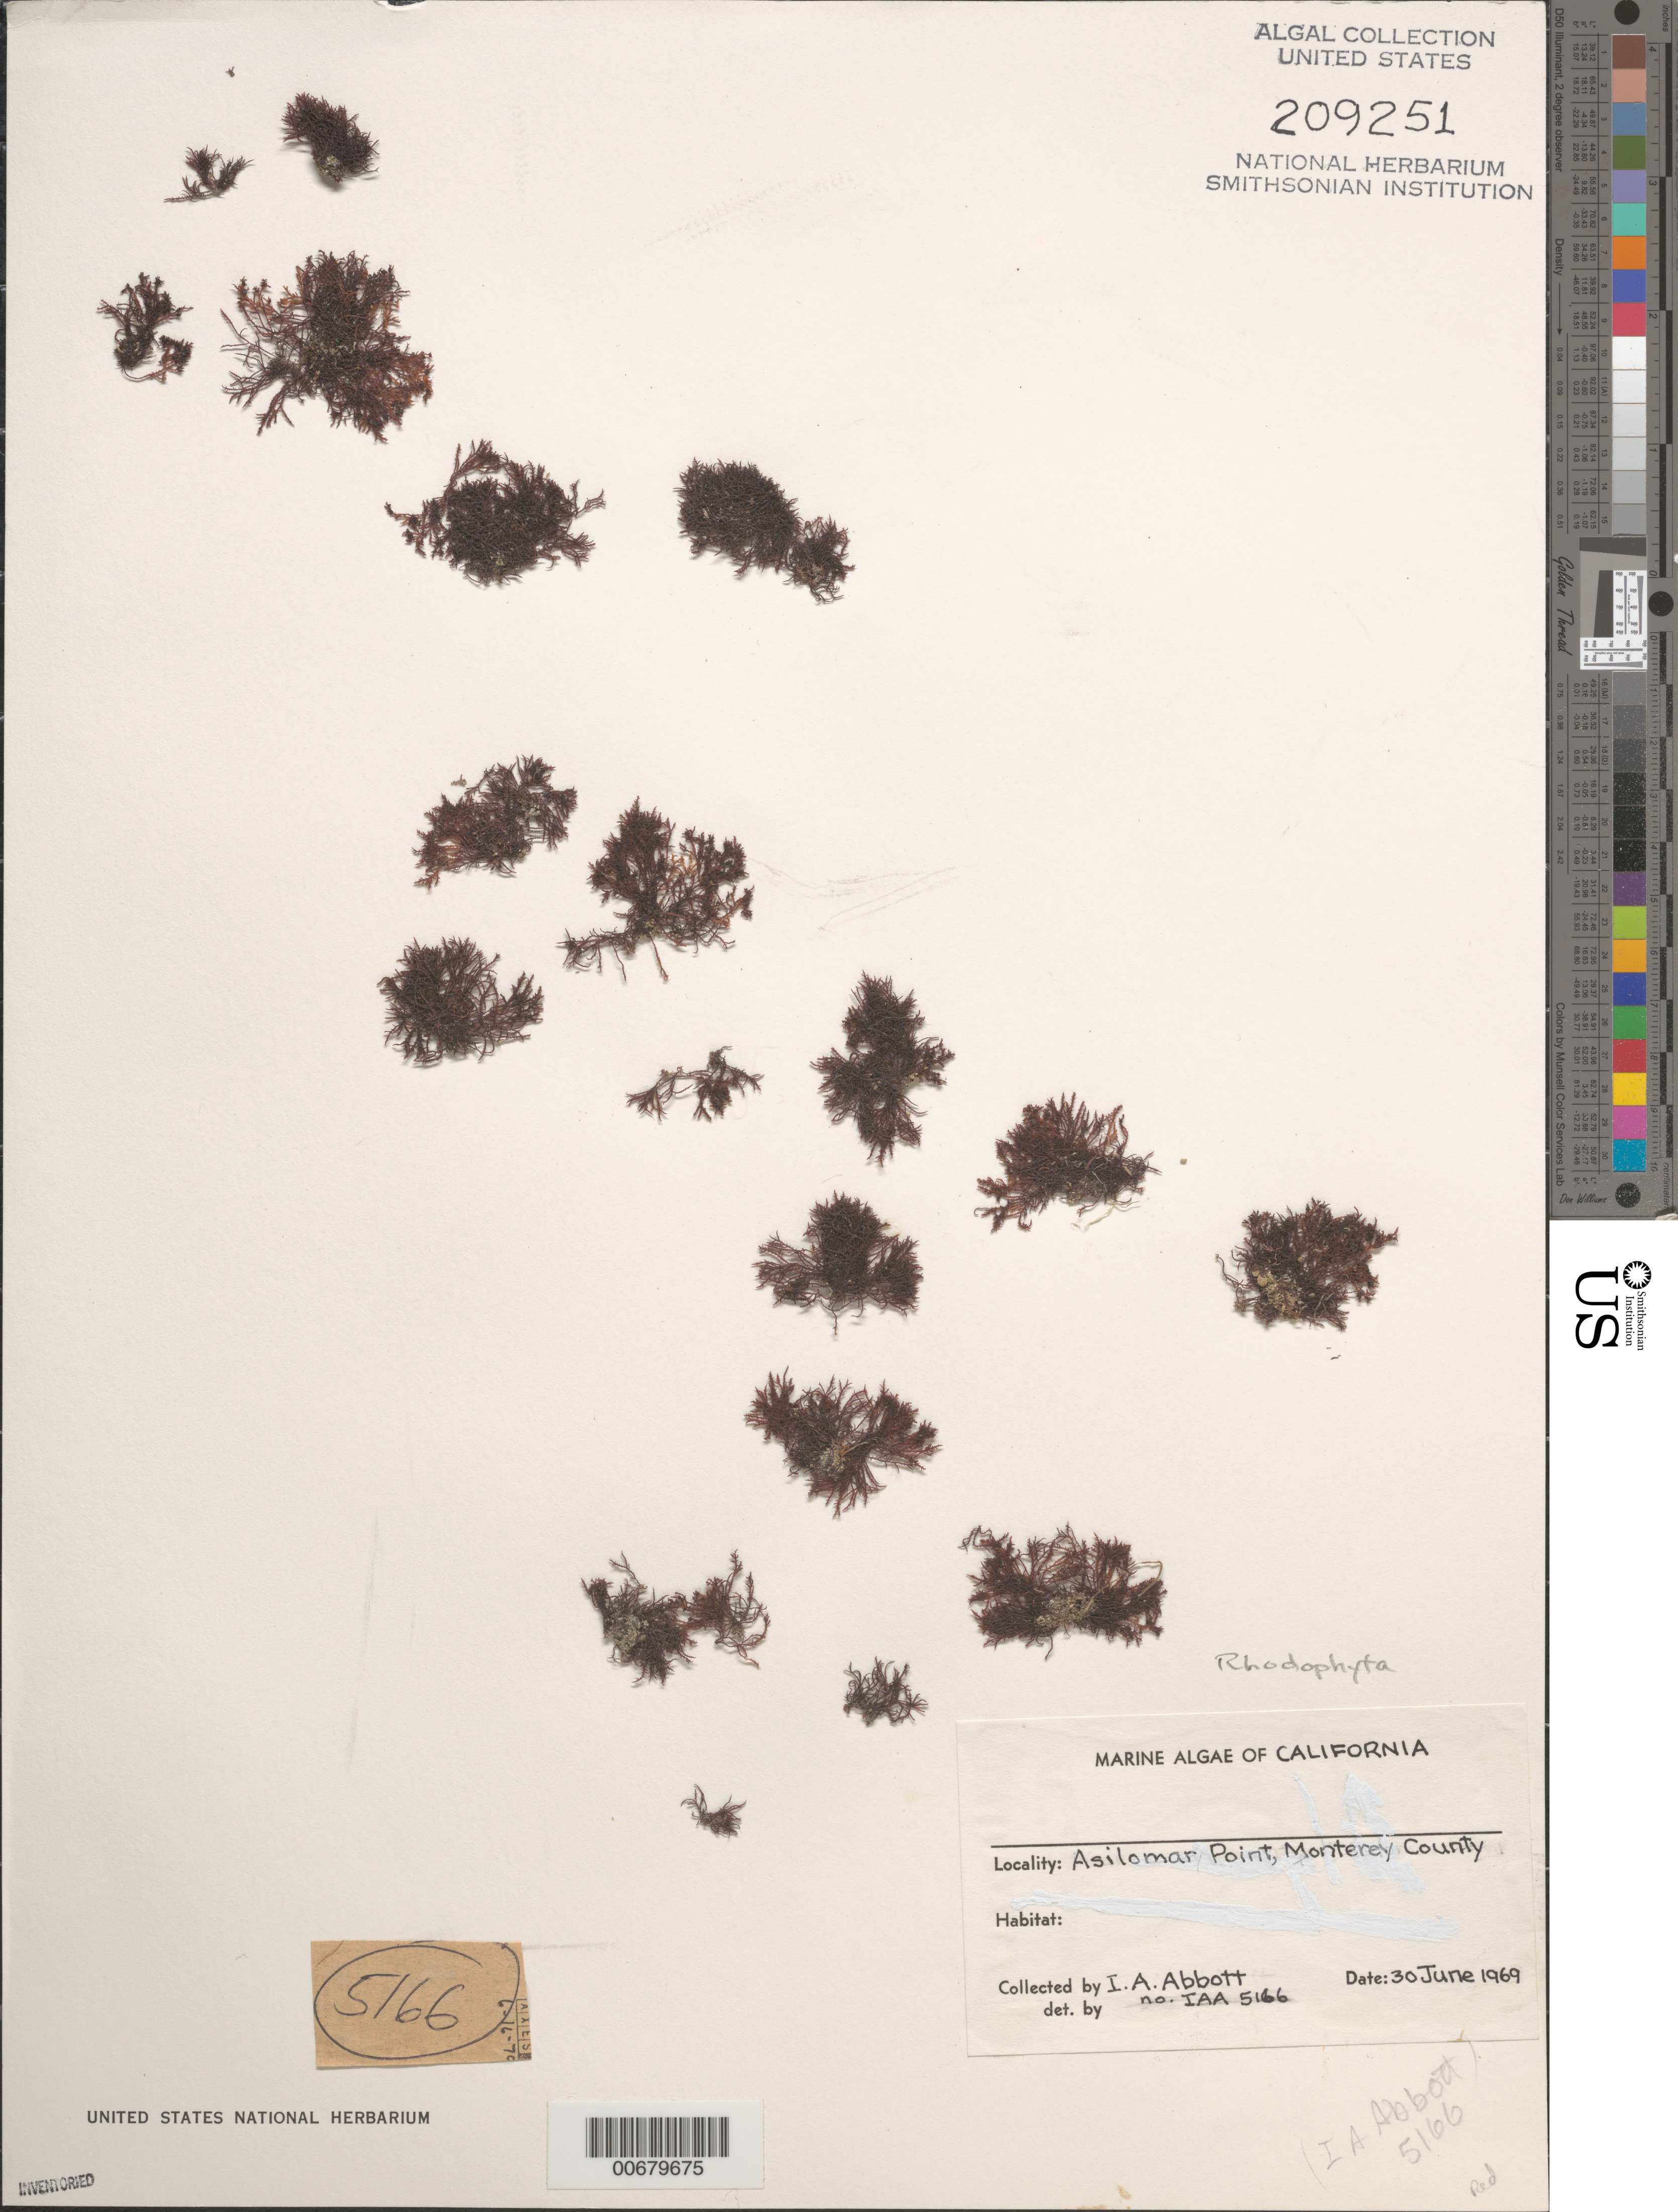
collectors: I. A. Abbott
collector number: IAA 5166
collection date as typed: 30 Jun 1969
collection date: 1969-06-30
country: United States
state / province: California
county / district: Monterey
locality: Asilomar Point, Monterey Peninsula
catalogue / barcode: US 209251